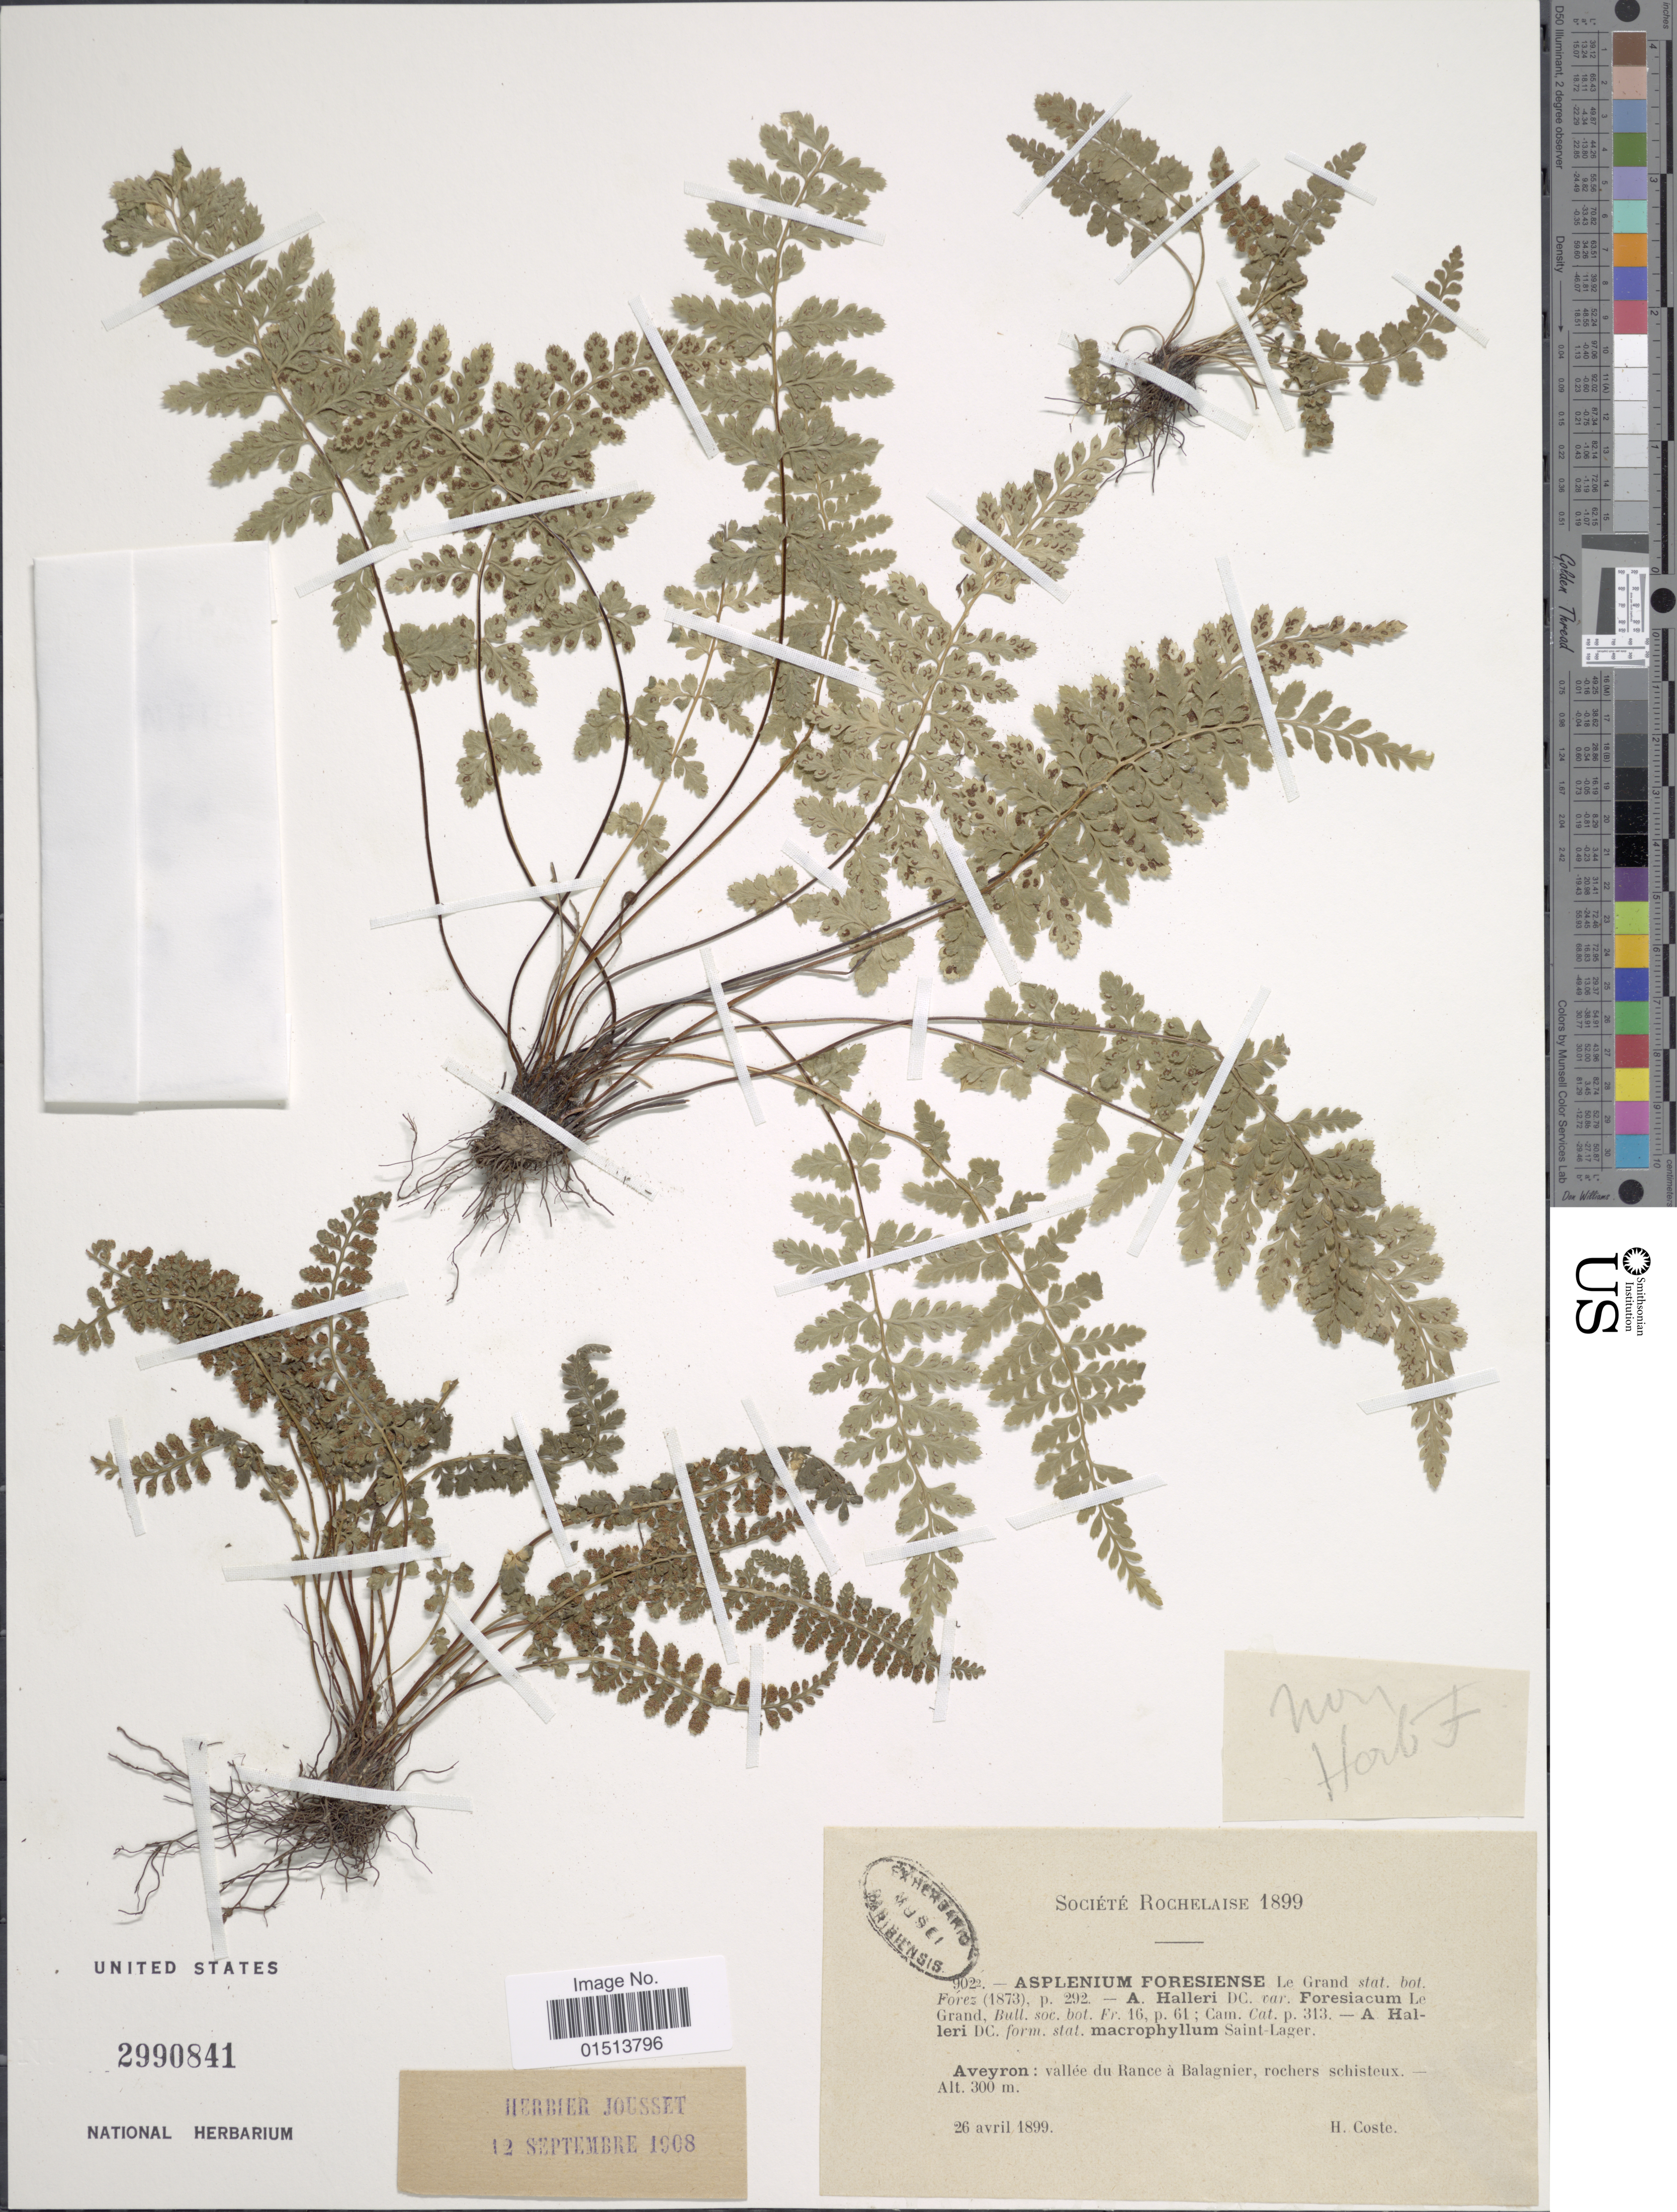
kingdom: Plantae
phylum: Tracheophyta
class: Polypodiopsida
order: Polypodiales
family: Aspleniaceae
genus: Asplenium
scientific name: Asplenium foreziense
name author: Magnier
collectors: H. J. Coste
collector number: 902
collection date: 1899-04-26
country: France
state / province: Occitanie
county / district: Aveyron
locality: Aveyron: vallee du Rance a Balagnier, rochers schisteux.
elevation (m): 300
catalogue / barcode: US 2990841